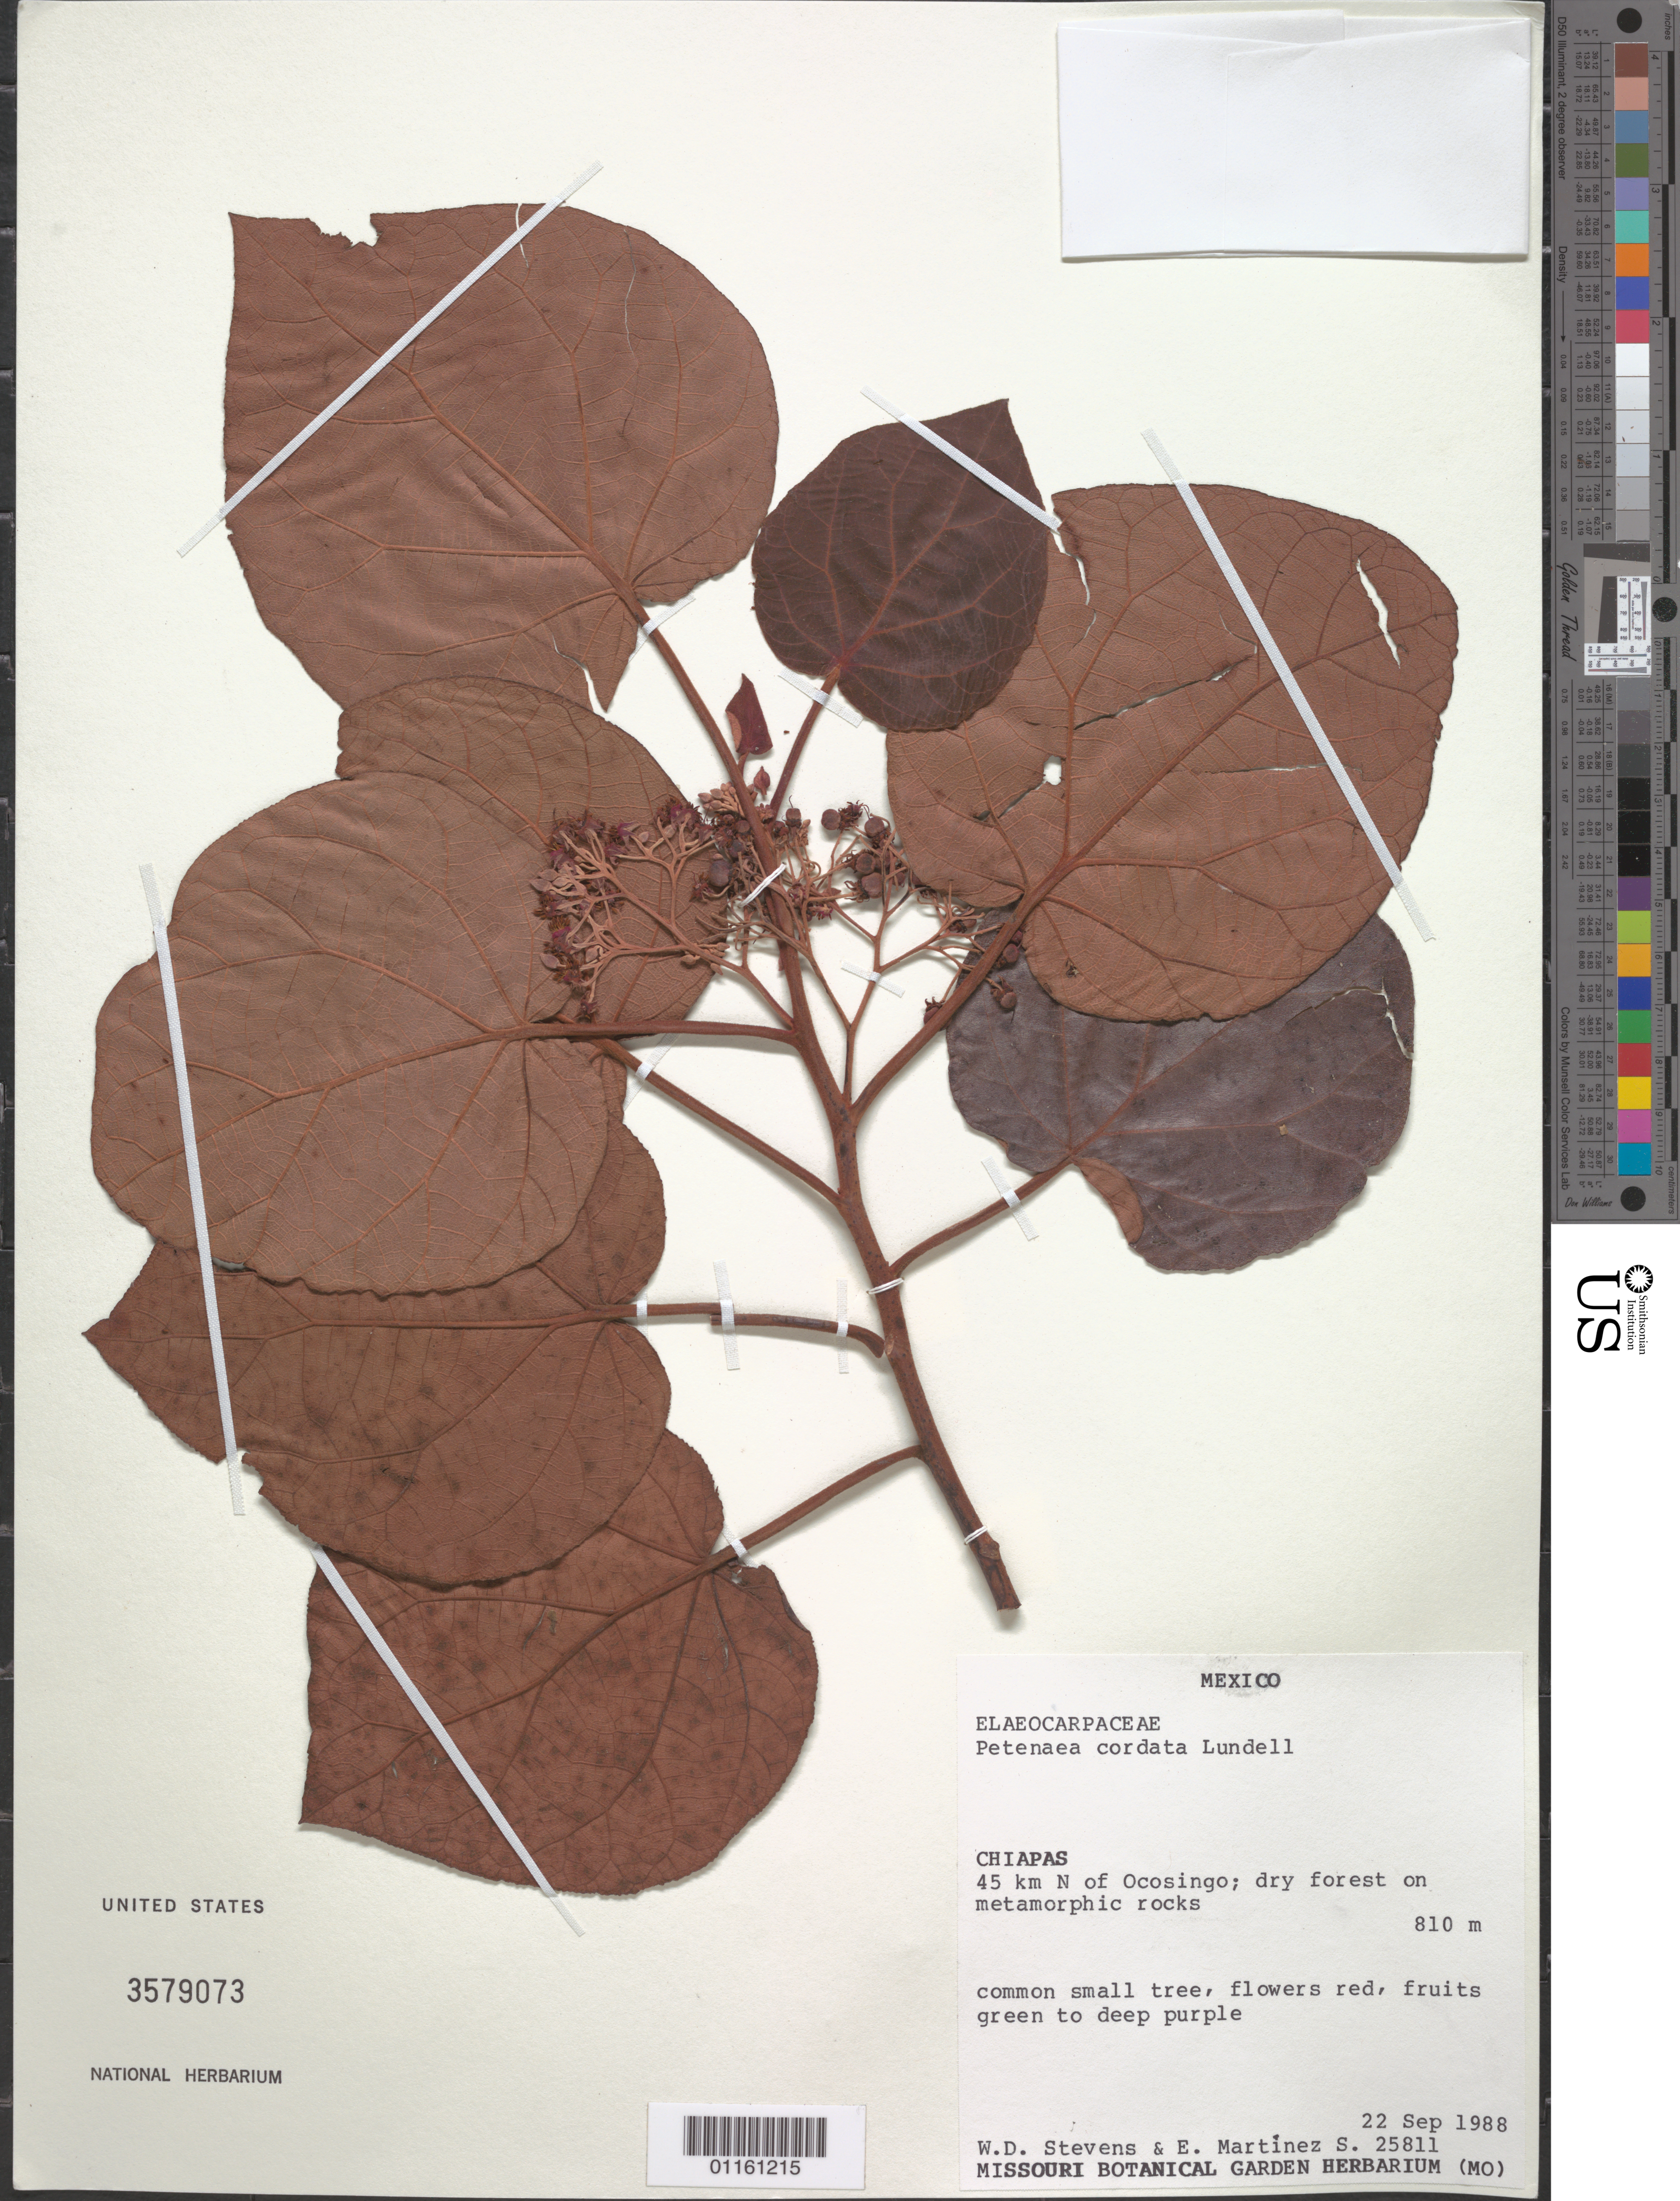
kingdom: Plantae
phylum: Tracheophyta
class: Magnoliopsida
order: Huerteales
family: Petenaeaceae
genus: Petenaea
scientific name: Petenaea cordata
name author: Lundell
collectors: W. D. Stevens & E. Martínez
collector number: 25811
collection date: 1988-09-22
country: Mexico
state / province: Chiapas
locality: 45 km N of Ocosingo.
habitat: Dry forest on metamorphic rocks.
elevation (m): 810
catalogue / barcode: US 3579073